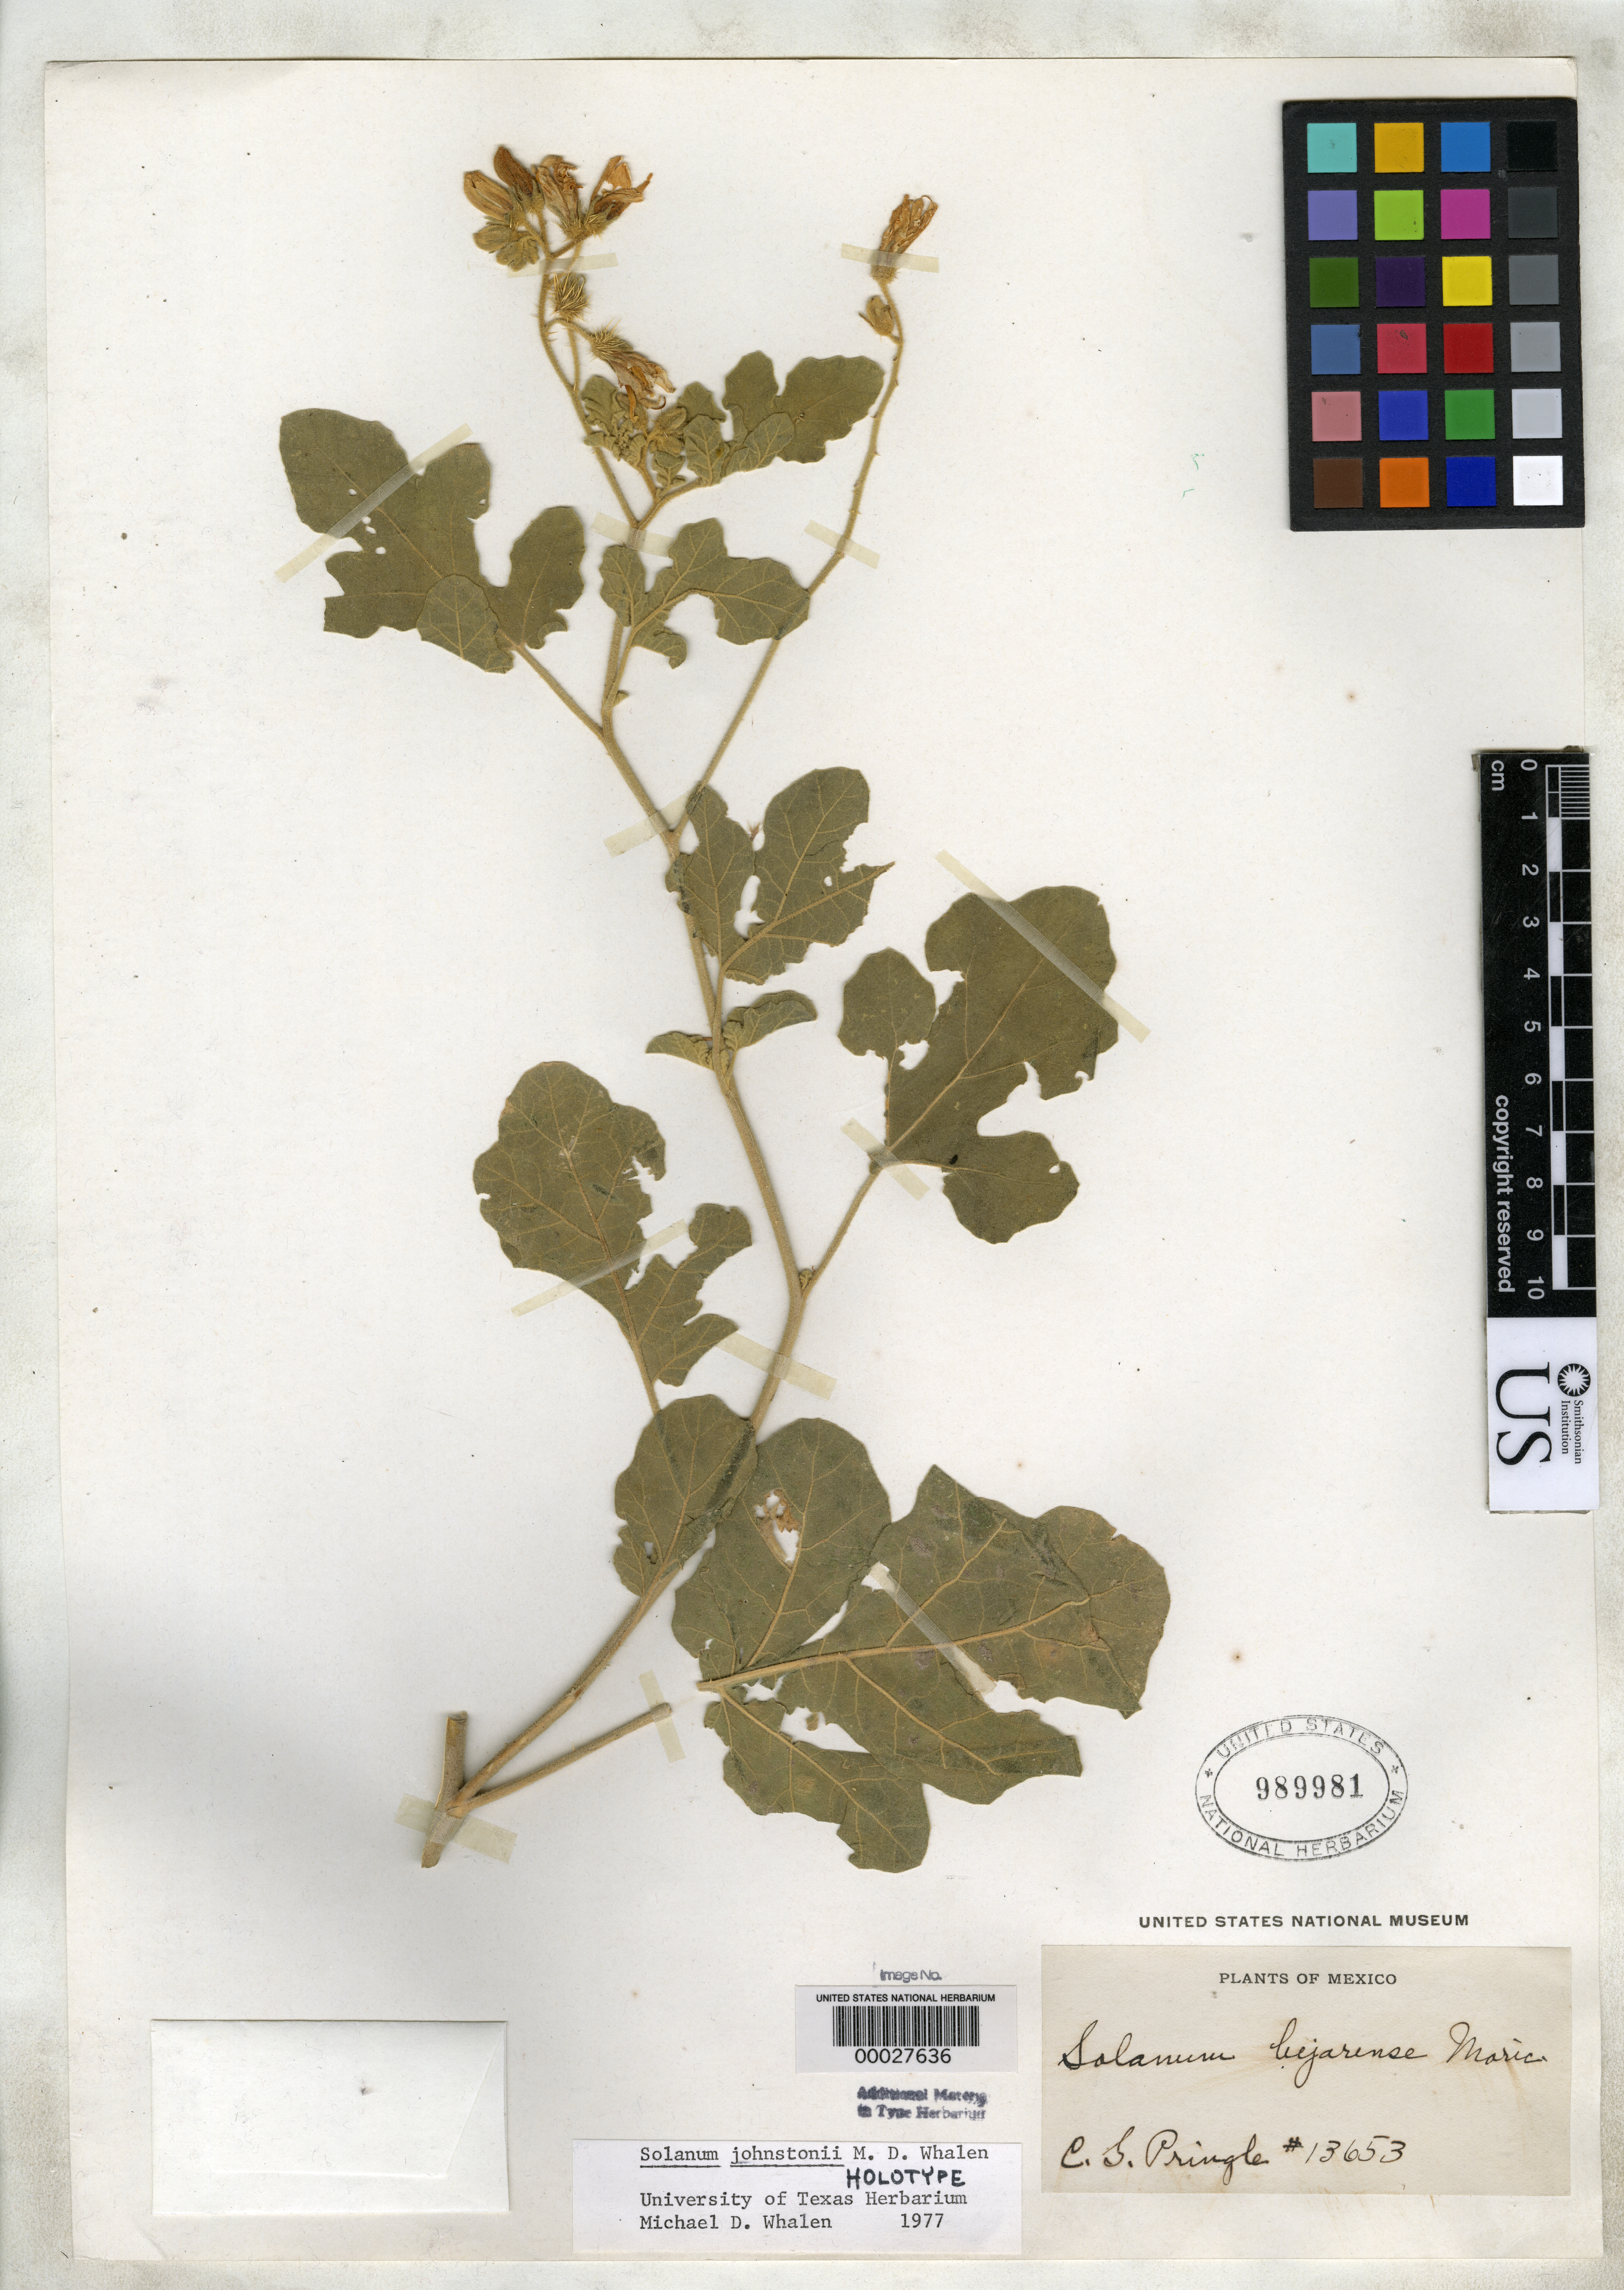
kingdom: Plantae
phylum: Tracheophyta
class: Magnoliopsida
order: Solanales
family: Solanaceae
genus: Solanum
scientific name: Solanum johnstonii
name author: Whalen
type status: Holotype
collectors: C. G. Pringle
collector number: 13653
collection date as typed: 10 Oct 1905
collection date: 1905-10-10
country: Mexico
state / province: Durango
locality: Mesa near Jimulco.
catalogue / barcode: US 989981